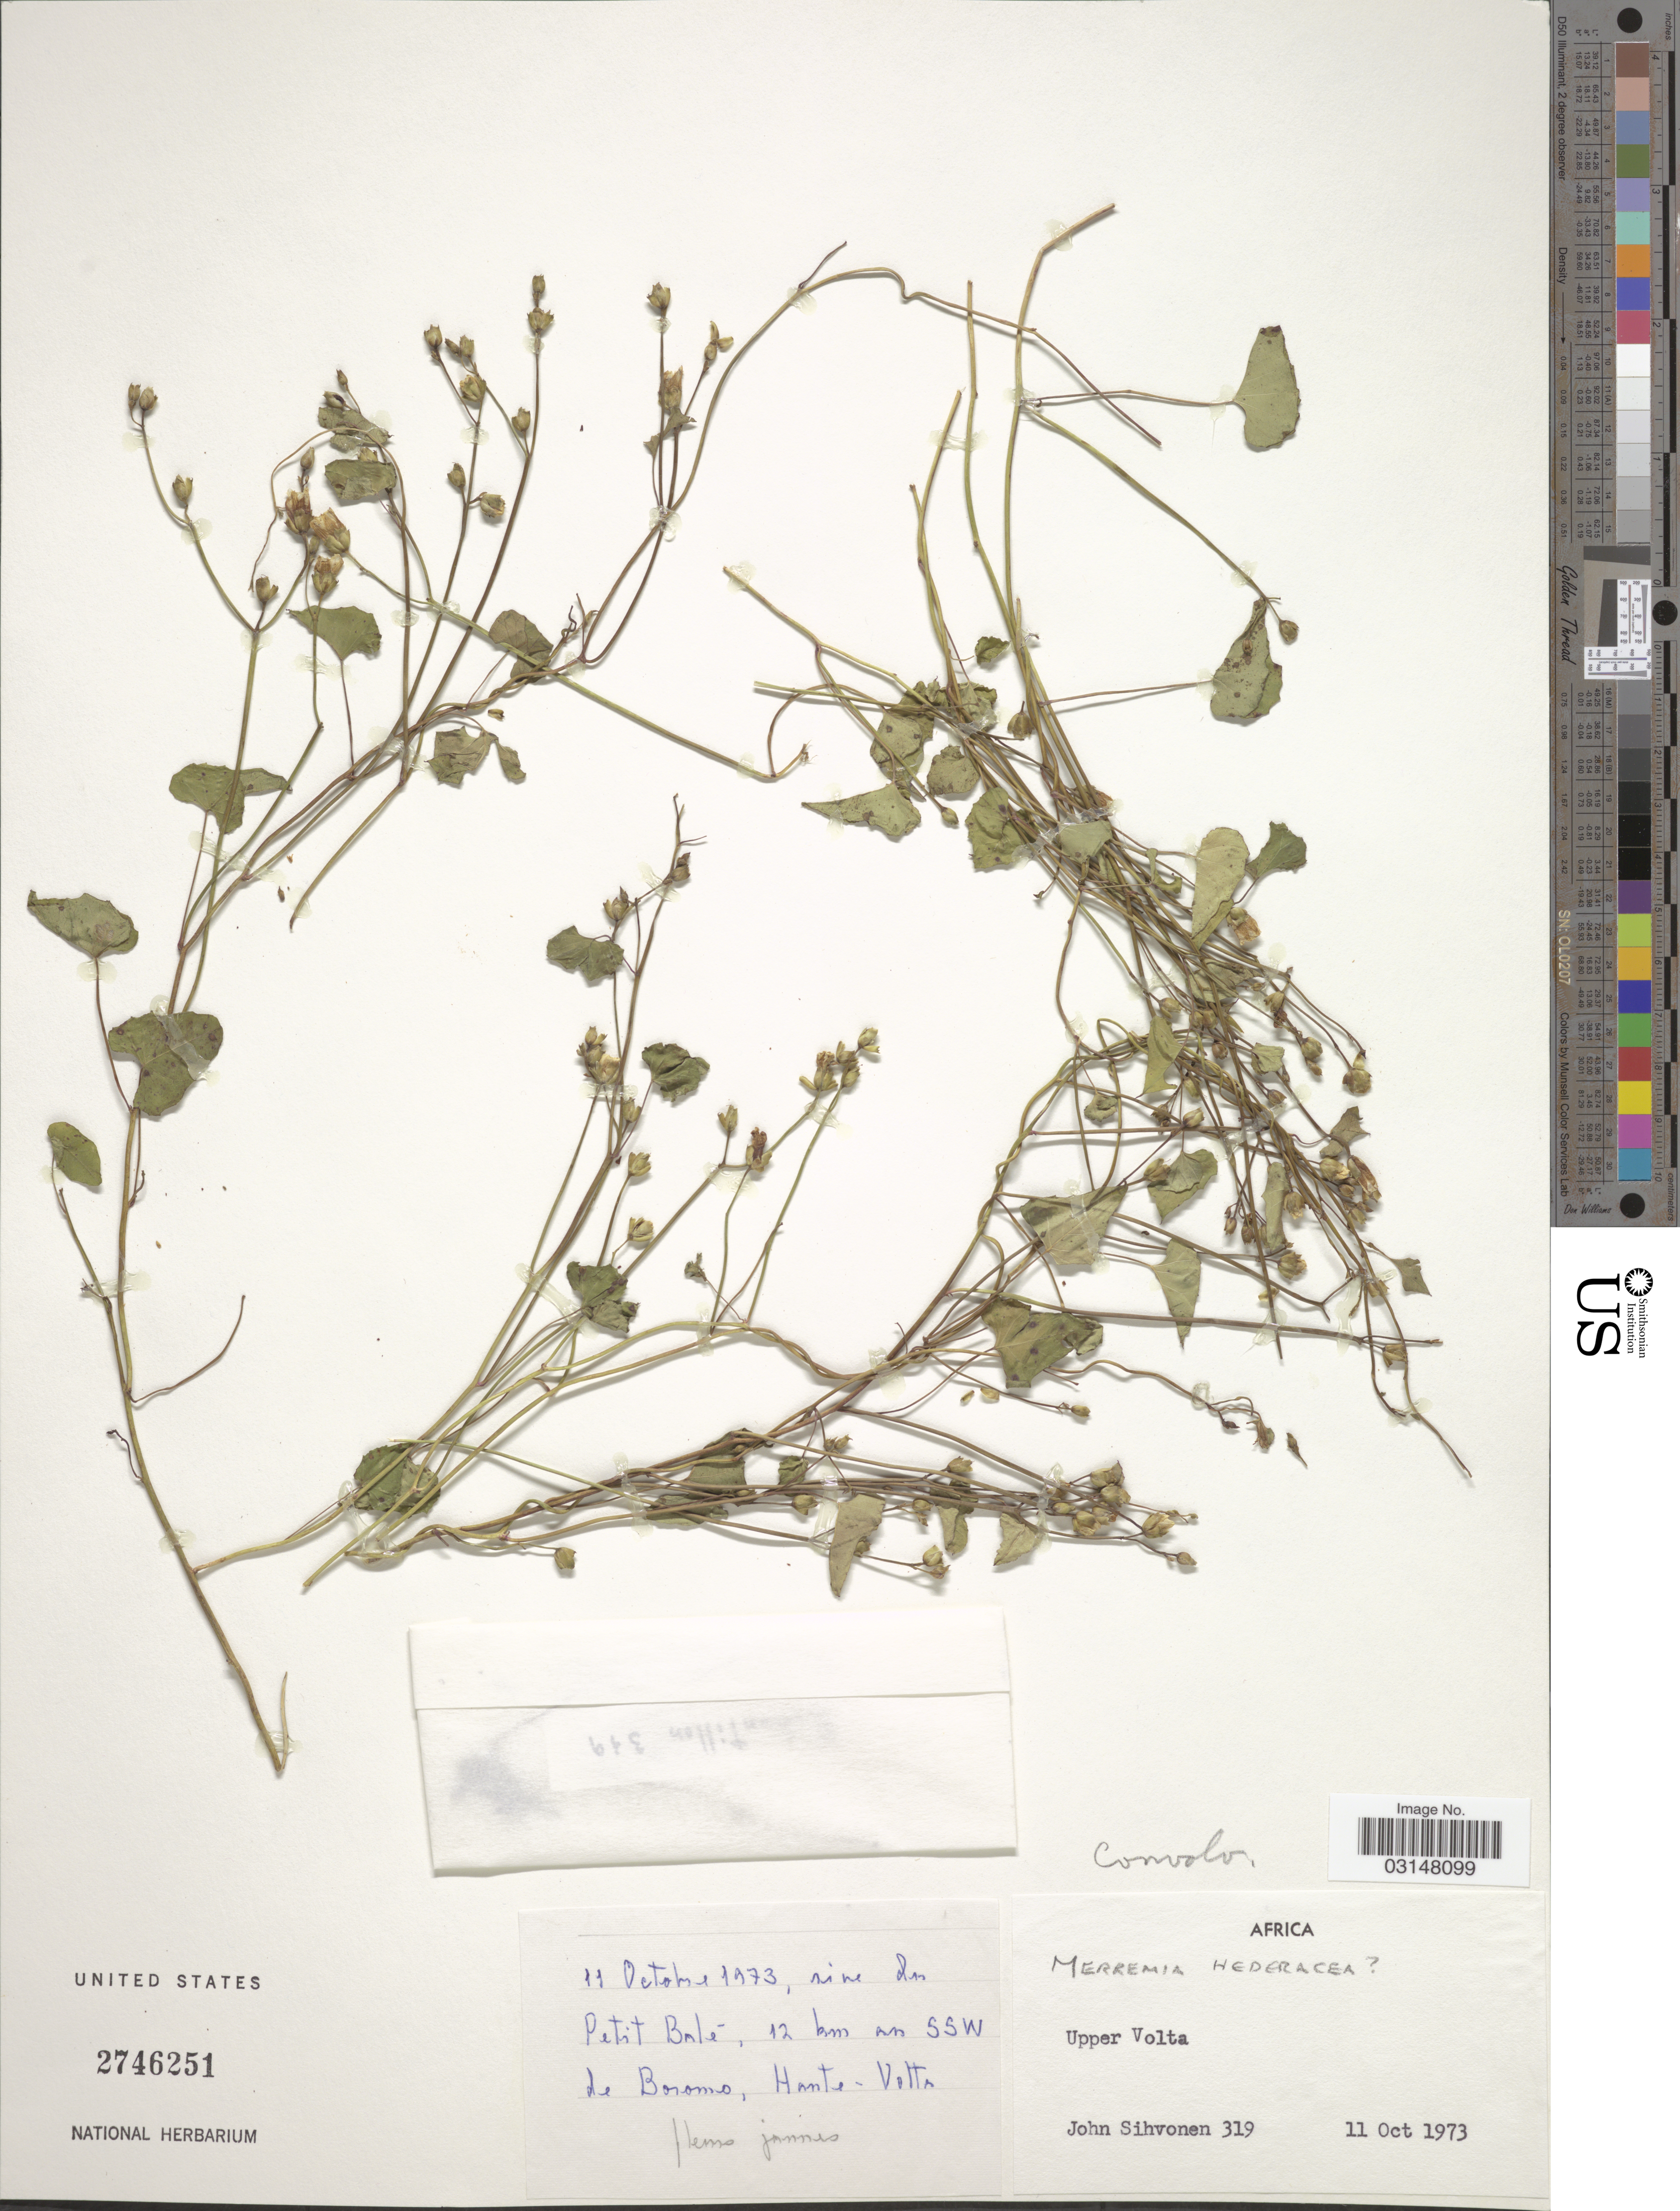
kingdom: Plantae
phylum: Tracheophyta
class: Magnoliopsida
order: Solanales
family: Convolvulaceae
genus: Merremia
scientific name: Merremia hederacea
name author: (Burm. f.) Hallier f.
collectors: J. Sihvonen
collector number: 319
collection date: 1973-10-11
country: Burkina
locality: Africa. Rive du Petit Balé, 12 km au SSW de Boromo, Haute-Volta.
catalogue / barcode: US 2746251